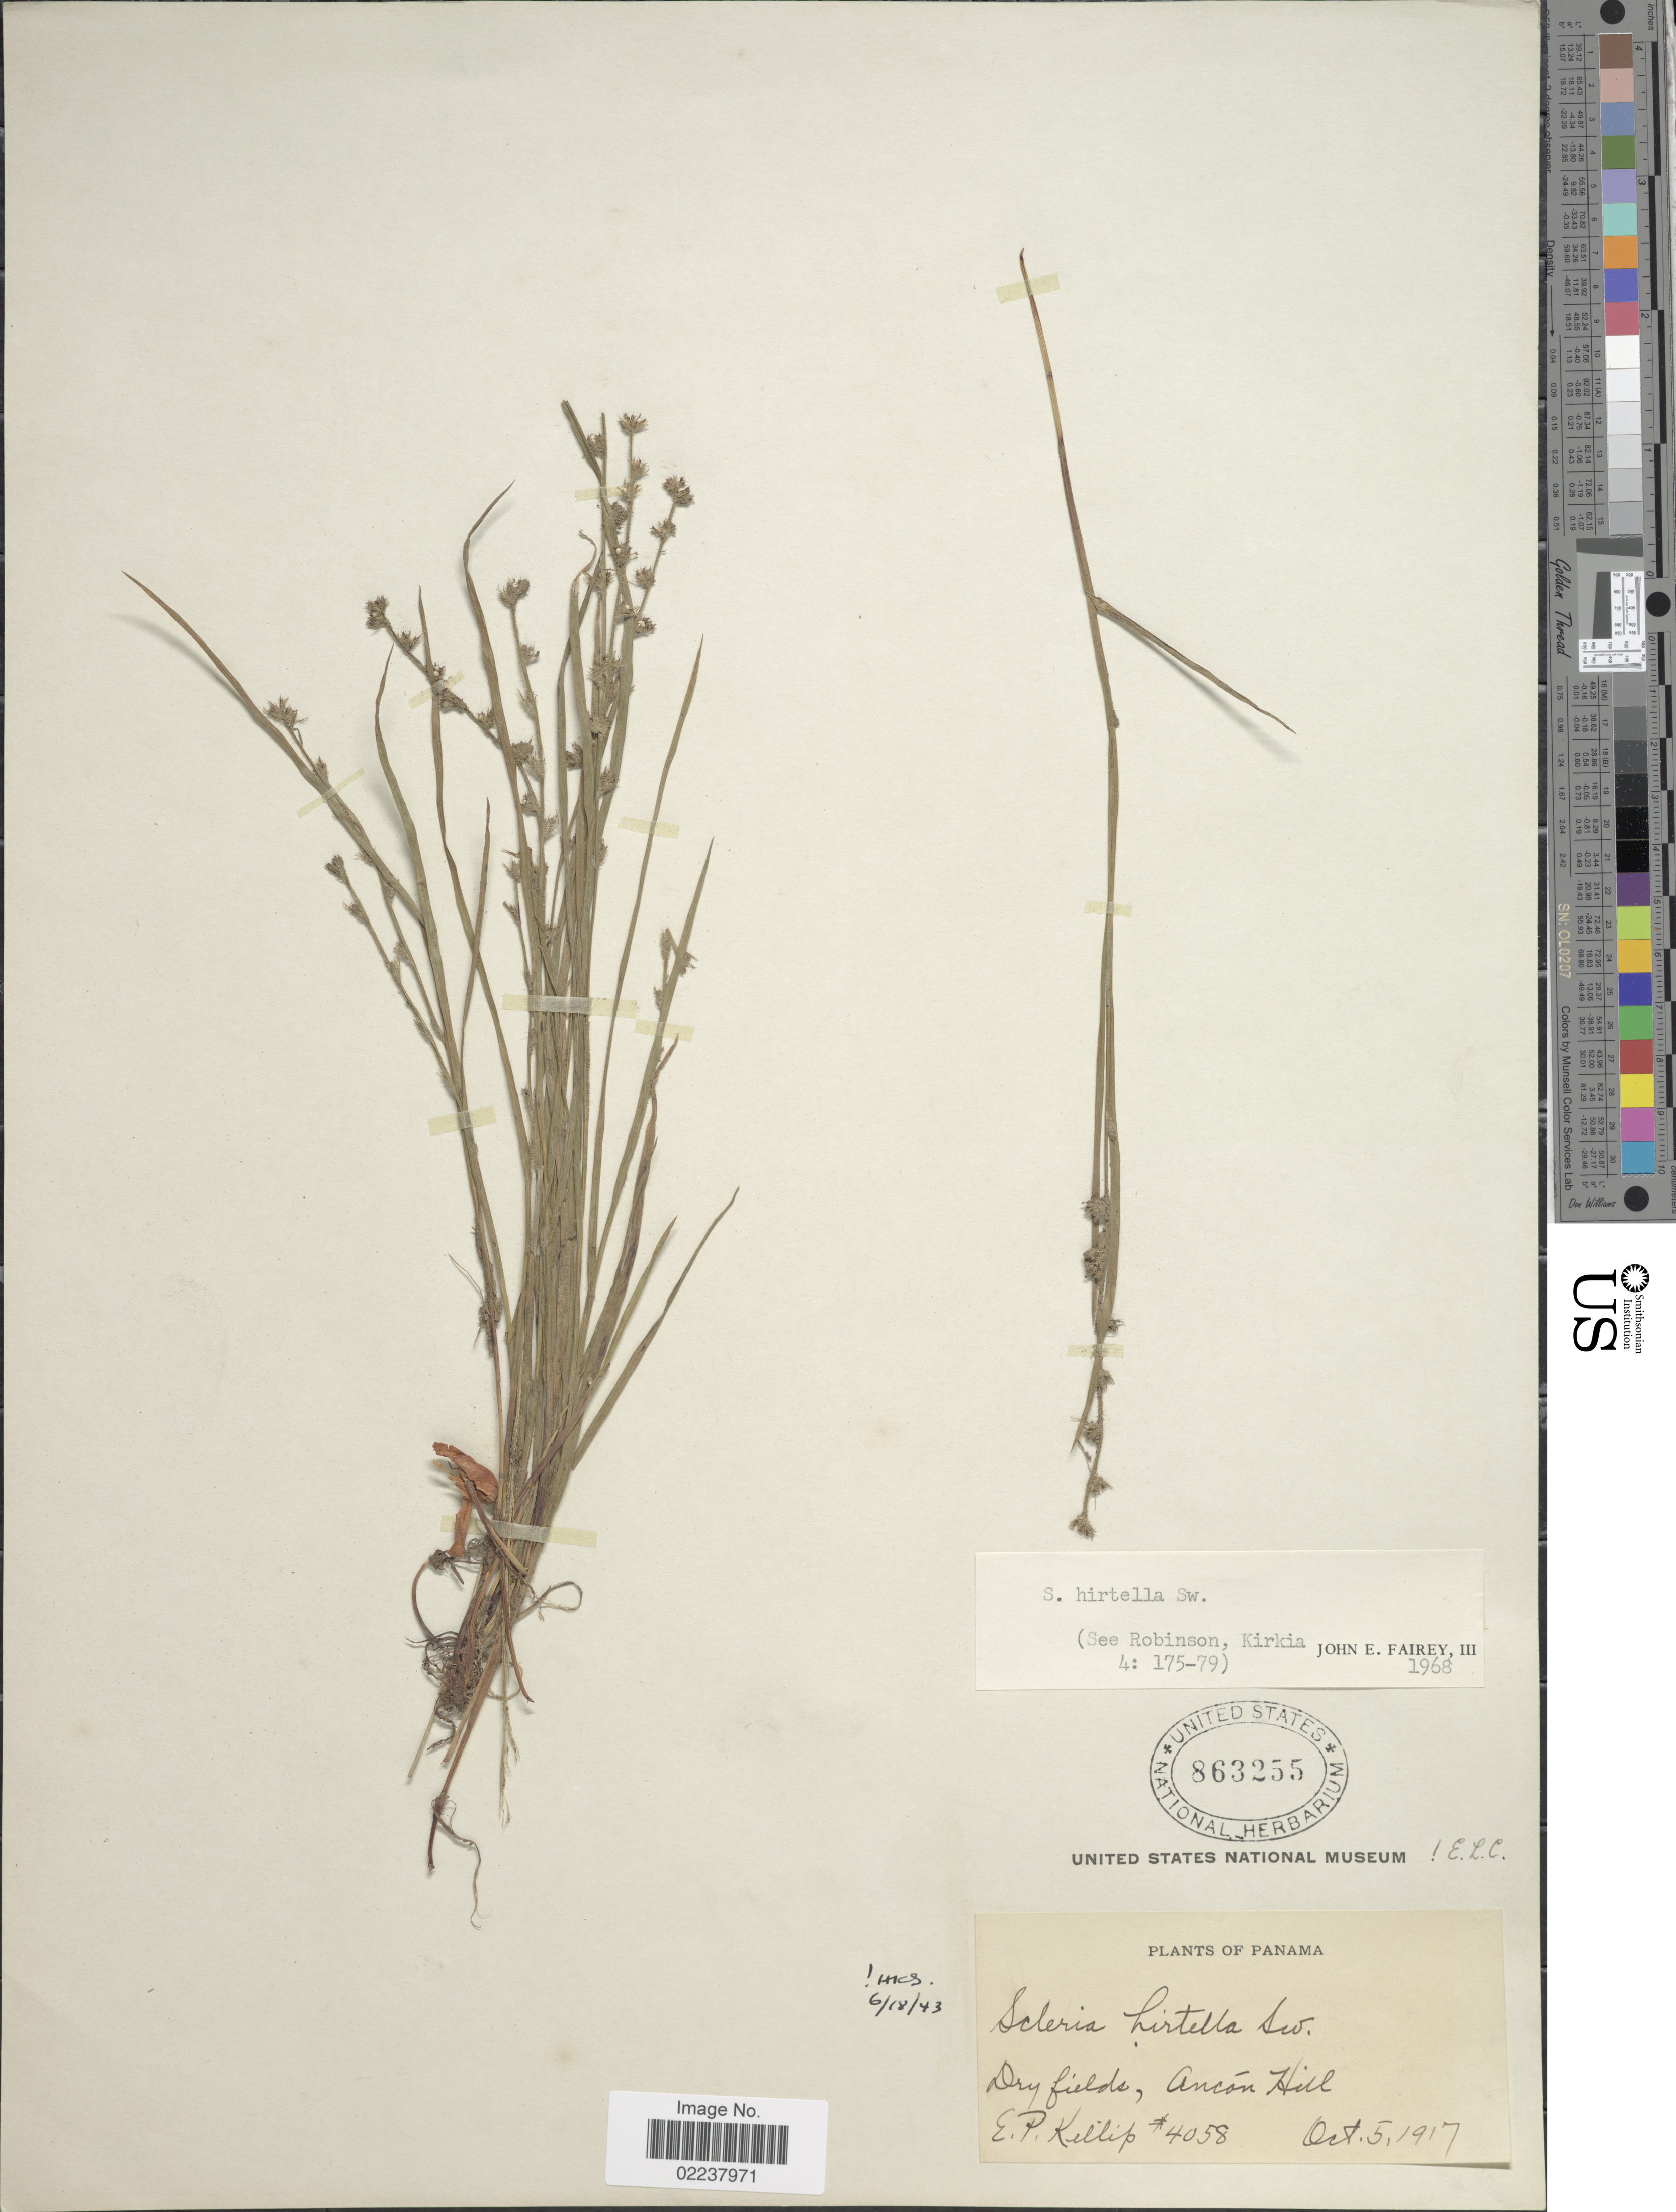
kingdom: Plantae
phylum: Tracheophyta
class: Liliopsida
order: Poales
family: Cyperaceae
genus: Scleria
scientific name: Scleria hirtella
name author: Sw.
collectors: E. P. Killip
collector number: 4058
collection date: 1917-10-05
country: Panama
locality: Ancon Hill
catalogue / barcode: US 863255